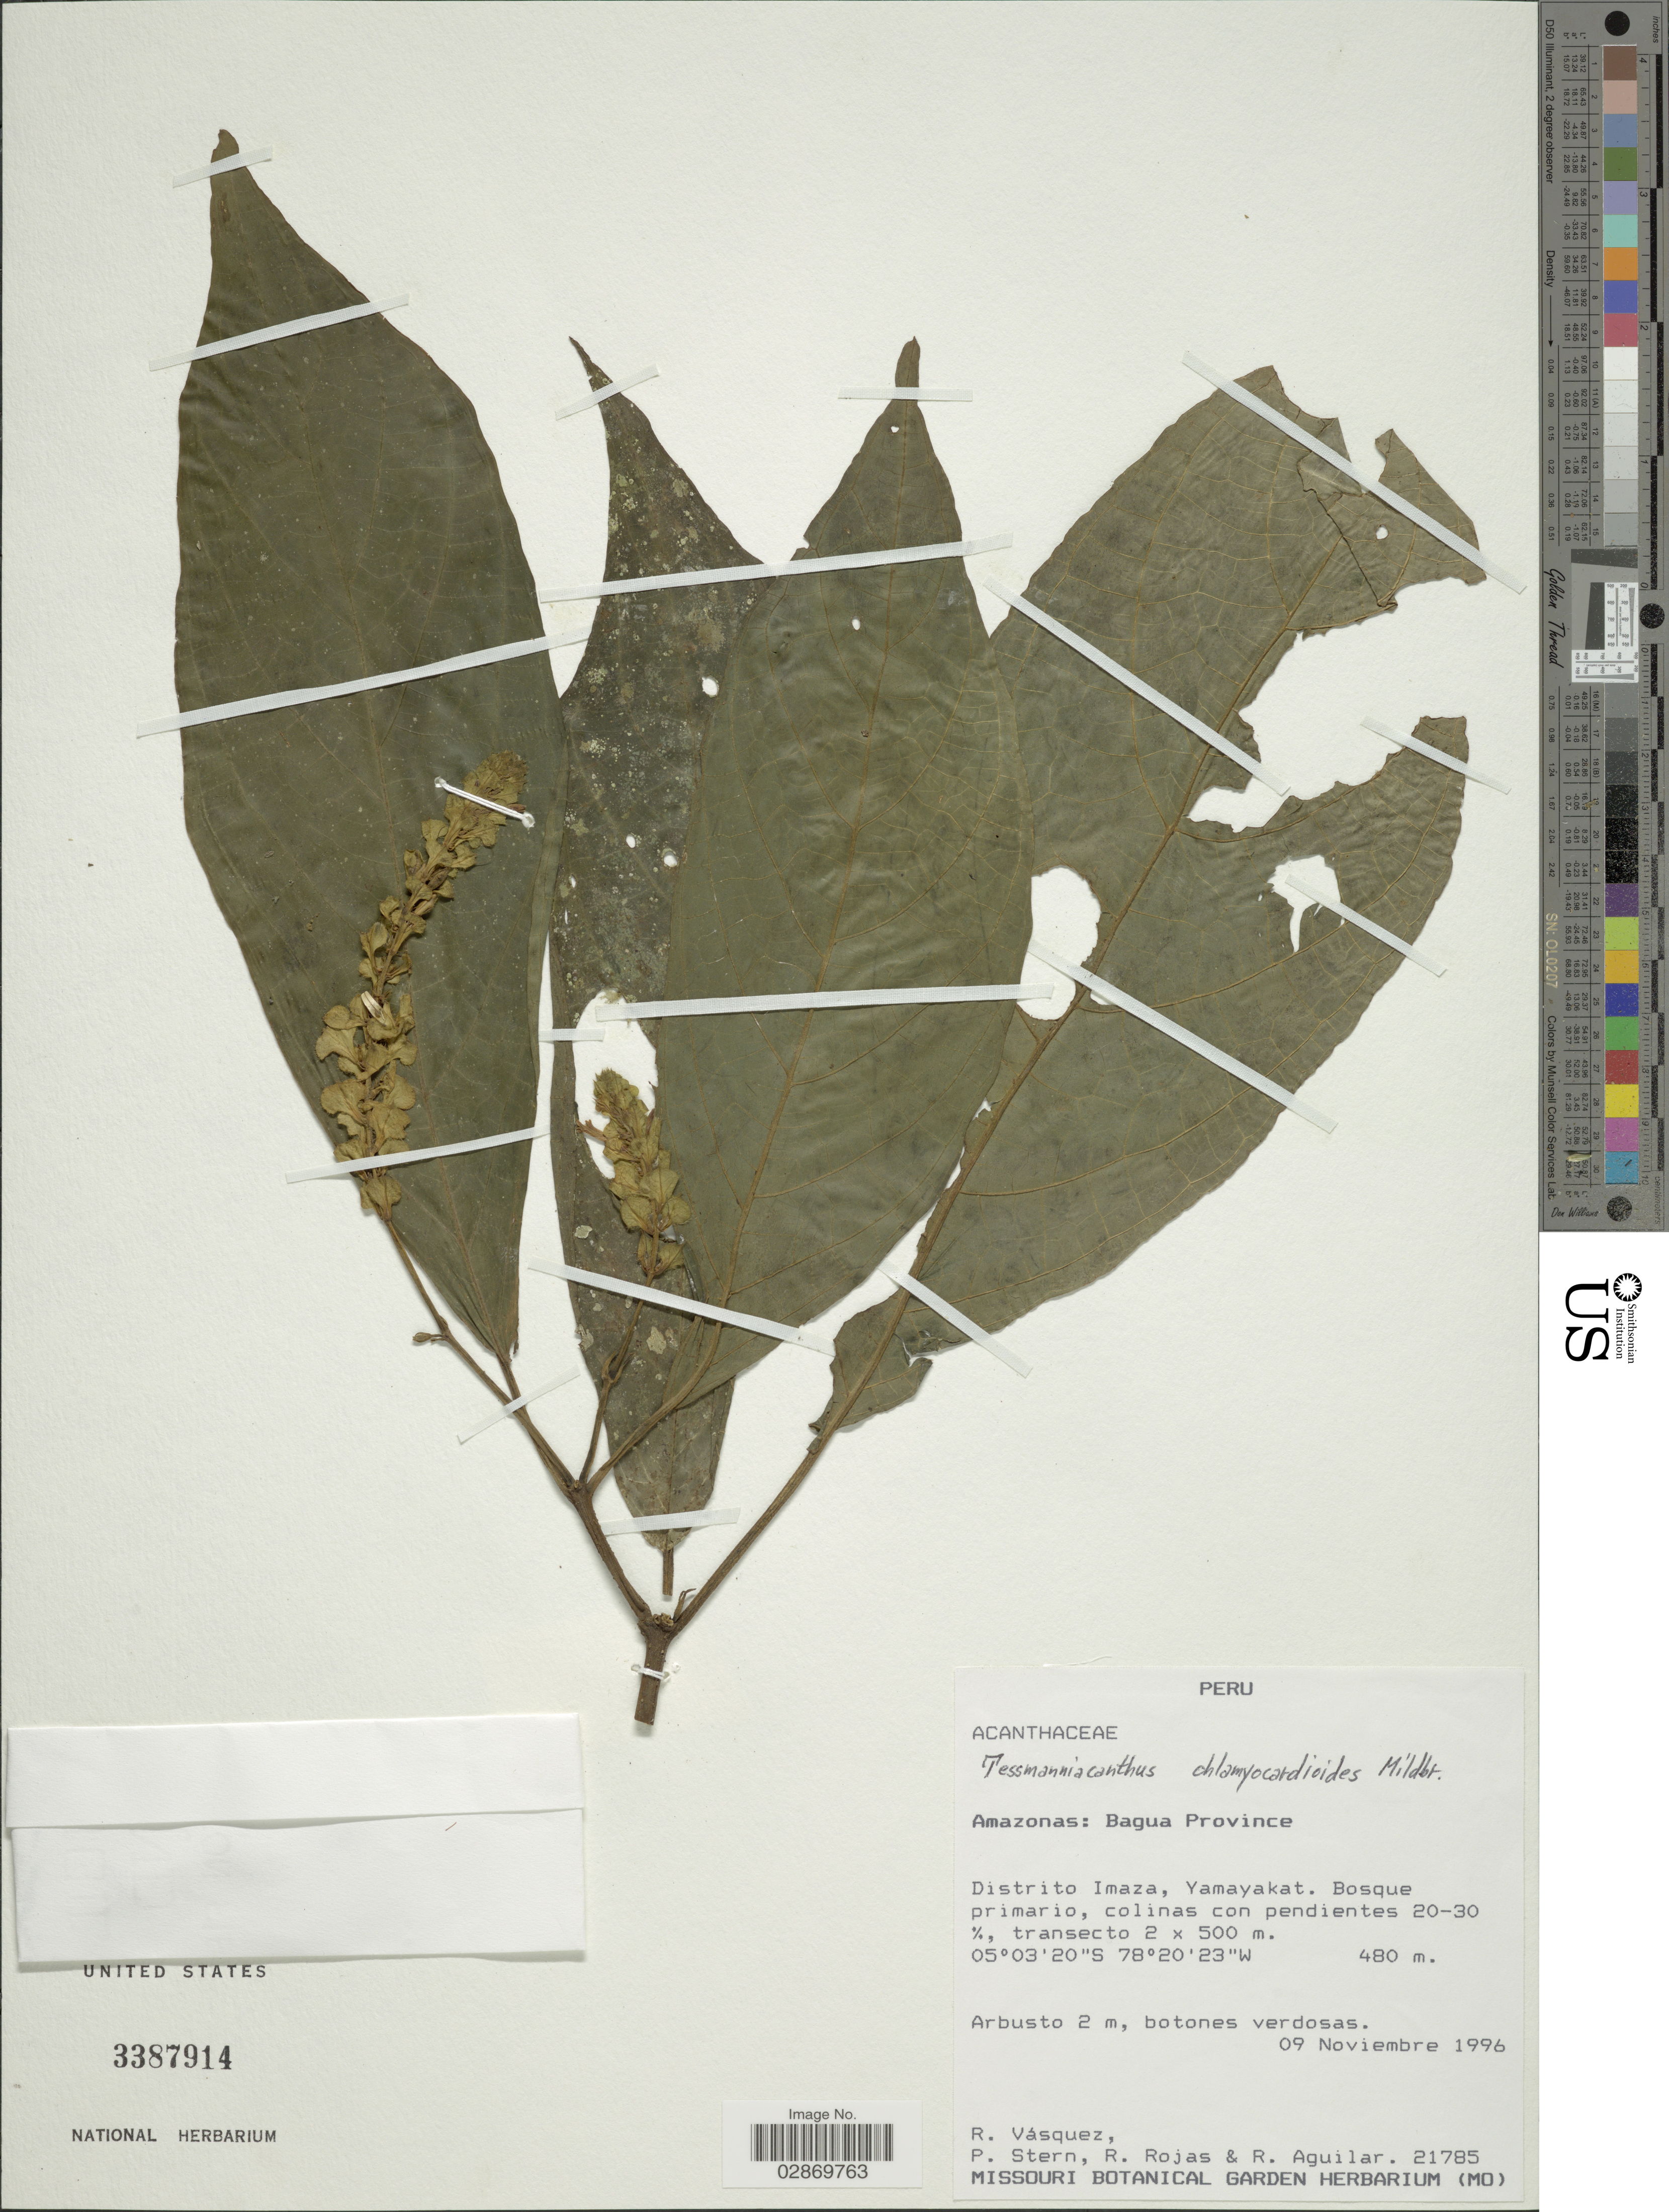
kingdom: Plantae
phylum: Tracheophyta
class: Magnoliopsida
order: Lamiales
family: Acanthaceae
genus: Tessmanniacanthus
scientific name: Tessmanniacanthus chlamydocardioides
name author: Mildbr.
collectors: R. Vásquez, P. Stern, R. Rojas & R. Aguilar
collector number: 21785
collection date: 1996-11-09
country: Peru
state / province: Amazonas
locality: Bagua Province, Distrito Imaza, Yamayakat.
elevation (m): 480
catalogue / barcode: US 3387914